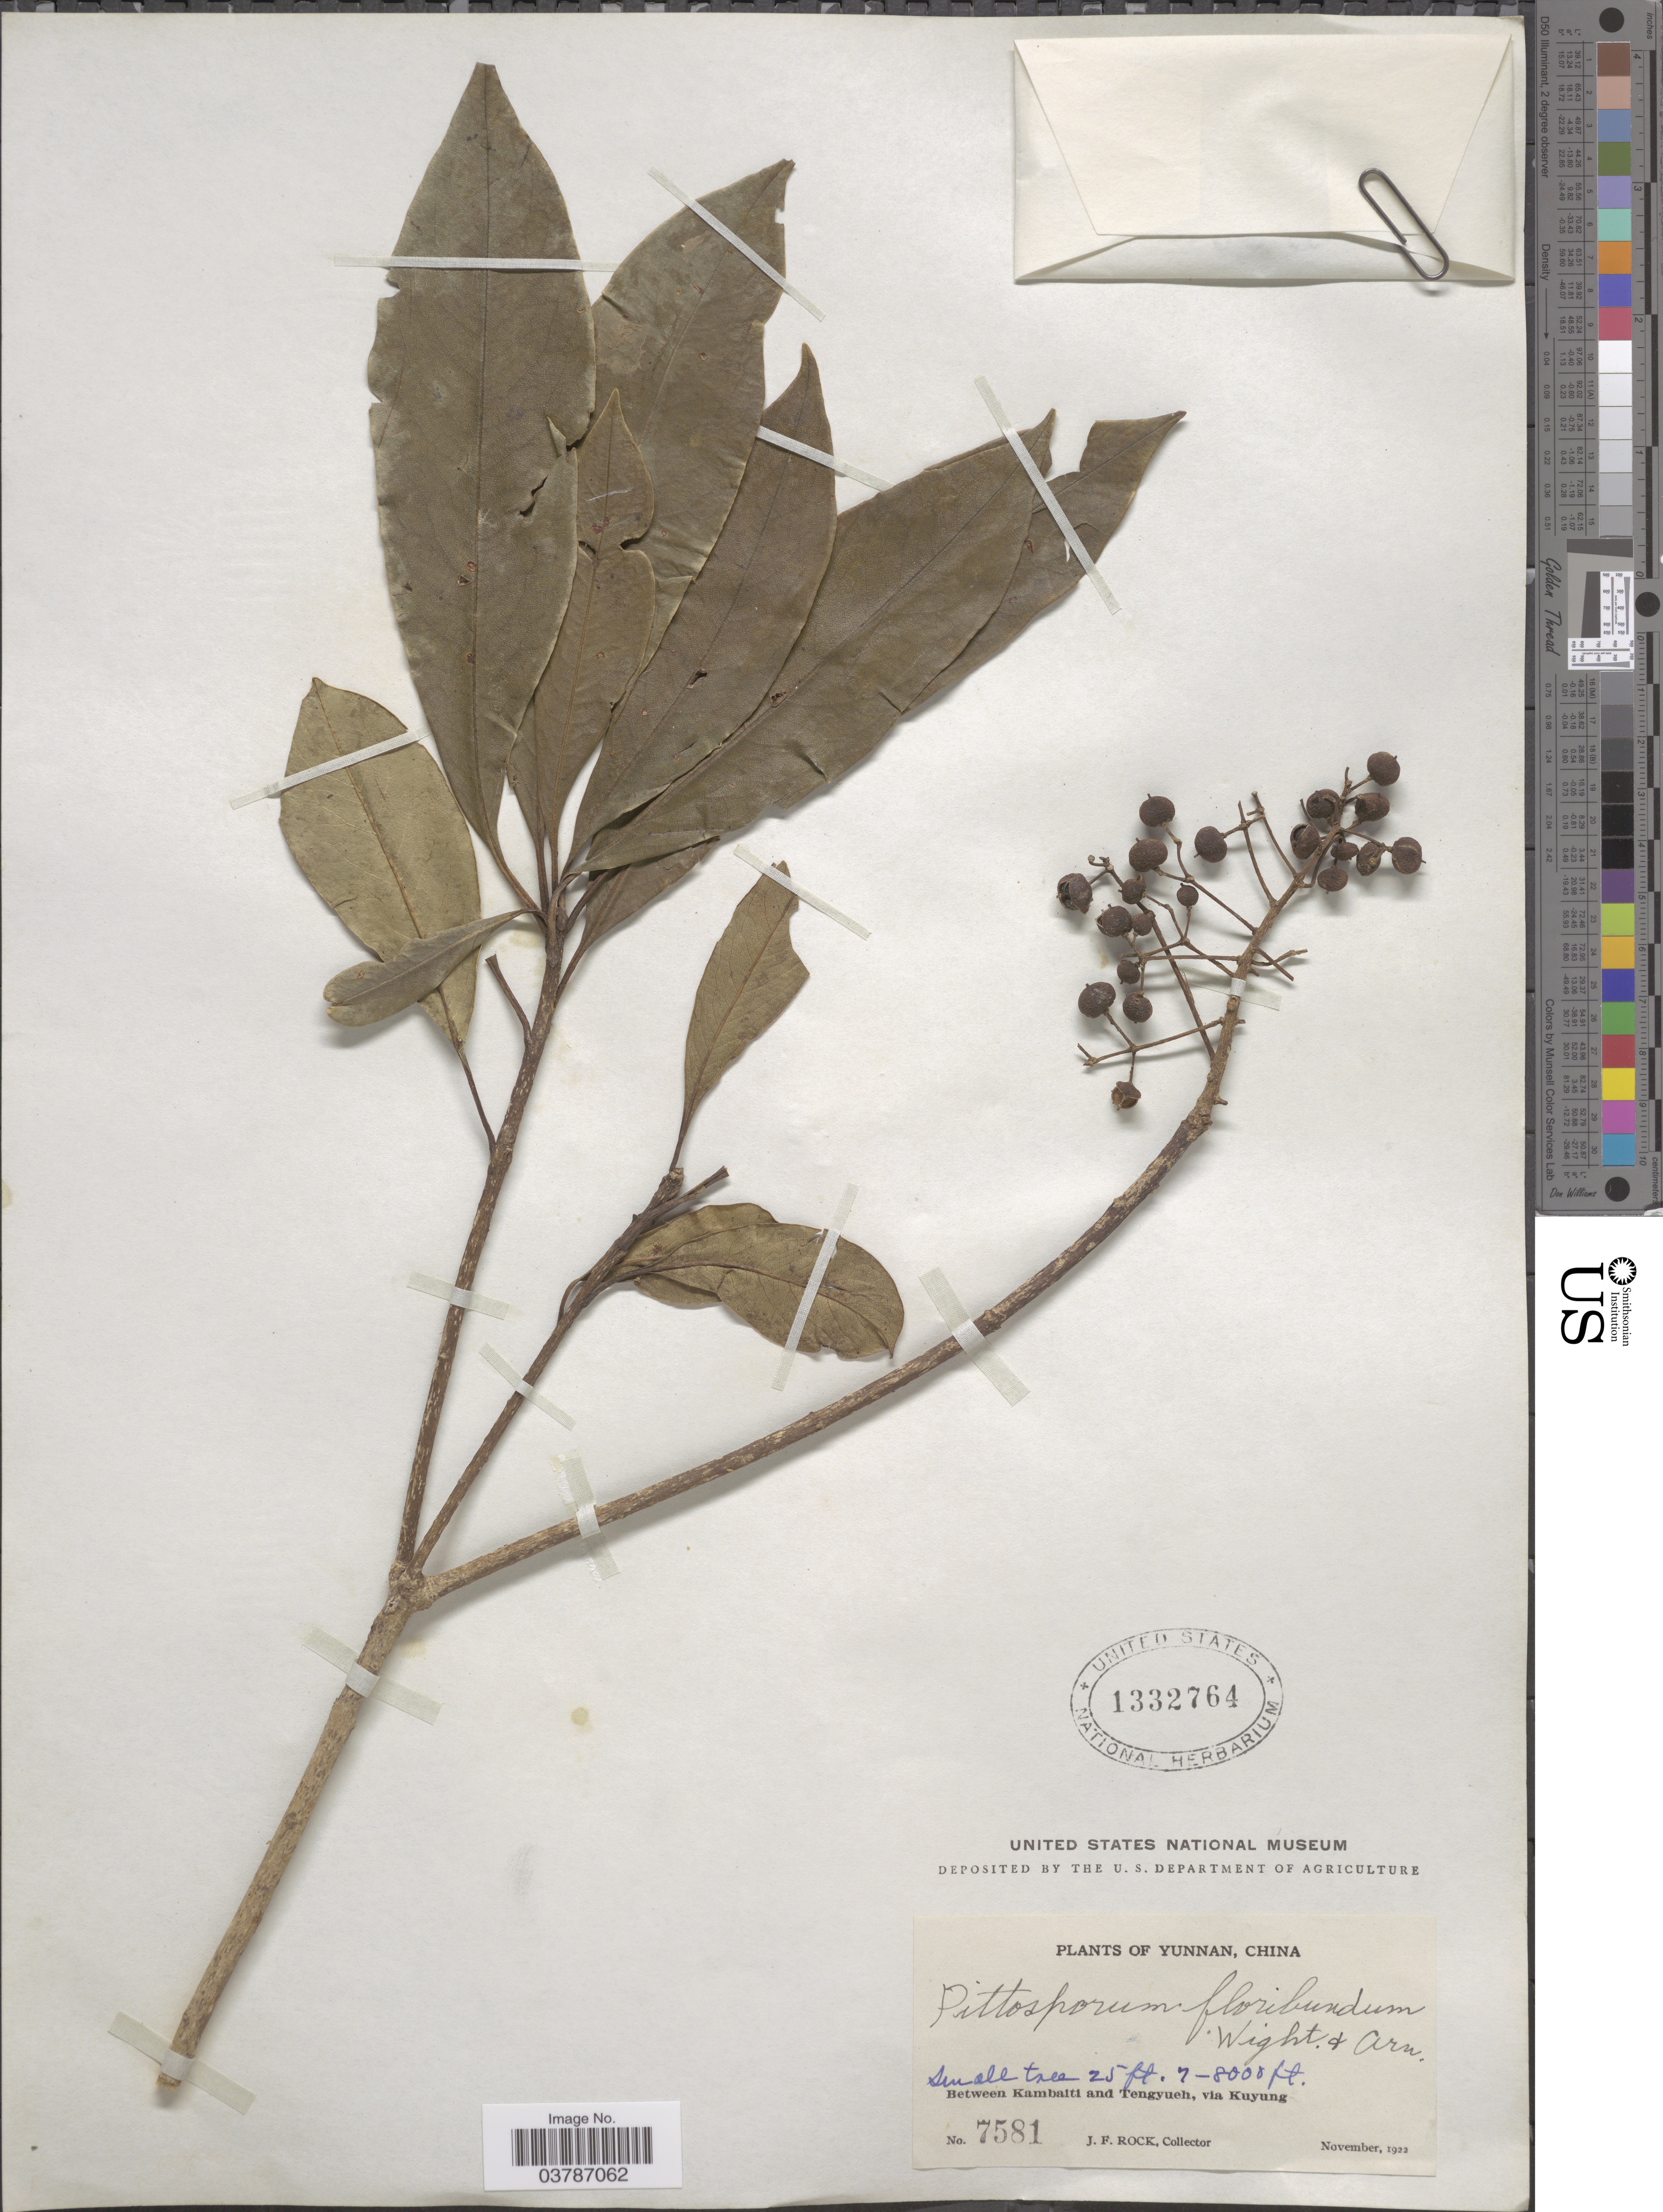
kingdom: Plantae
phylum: Tracheophyta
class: Magnoliopsida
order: Apiales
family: Pittosporaceae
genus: Pittosporum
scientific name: Pittosporum floribundum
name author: Wight & Arn.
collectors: J. Rock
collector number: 7581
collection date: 1922-11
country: China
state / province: Yunnan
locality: Between Kambaiti and Tengyueh, via Kuyung.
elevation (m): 2134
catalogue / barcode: US 1332764